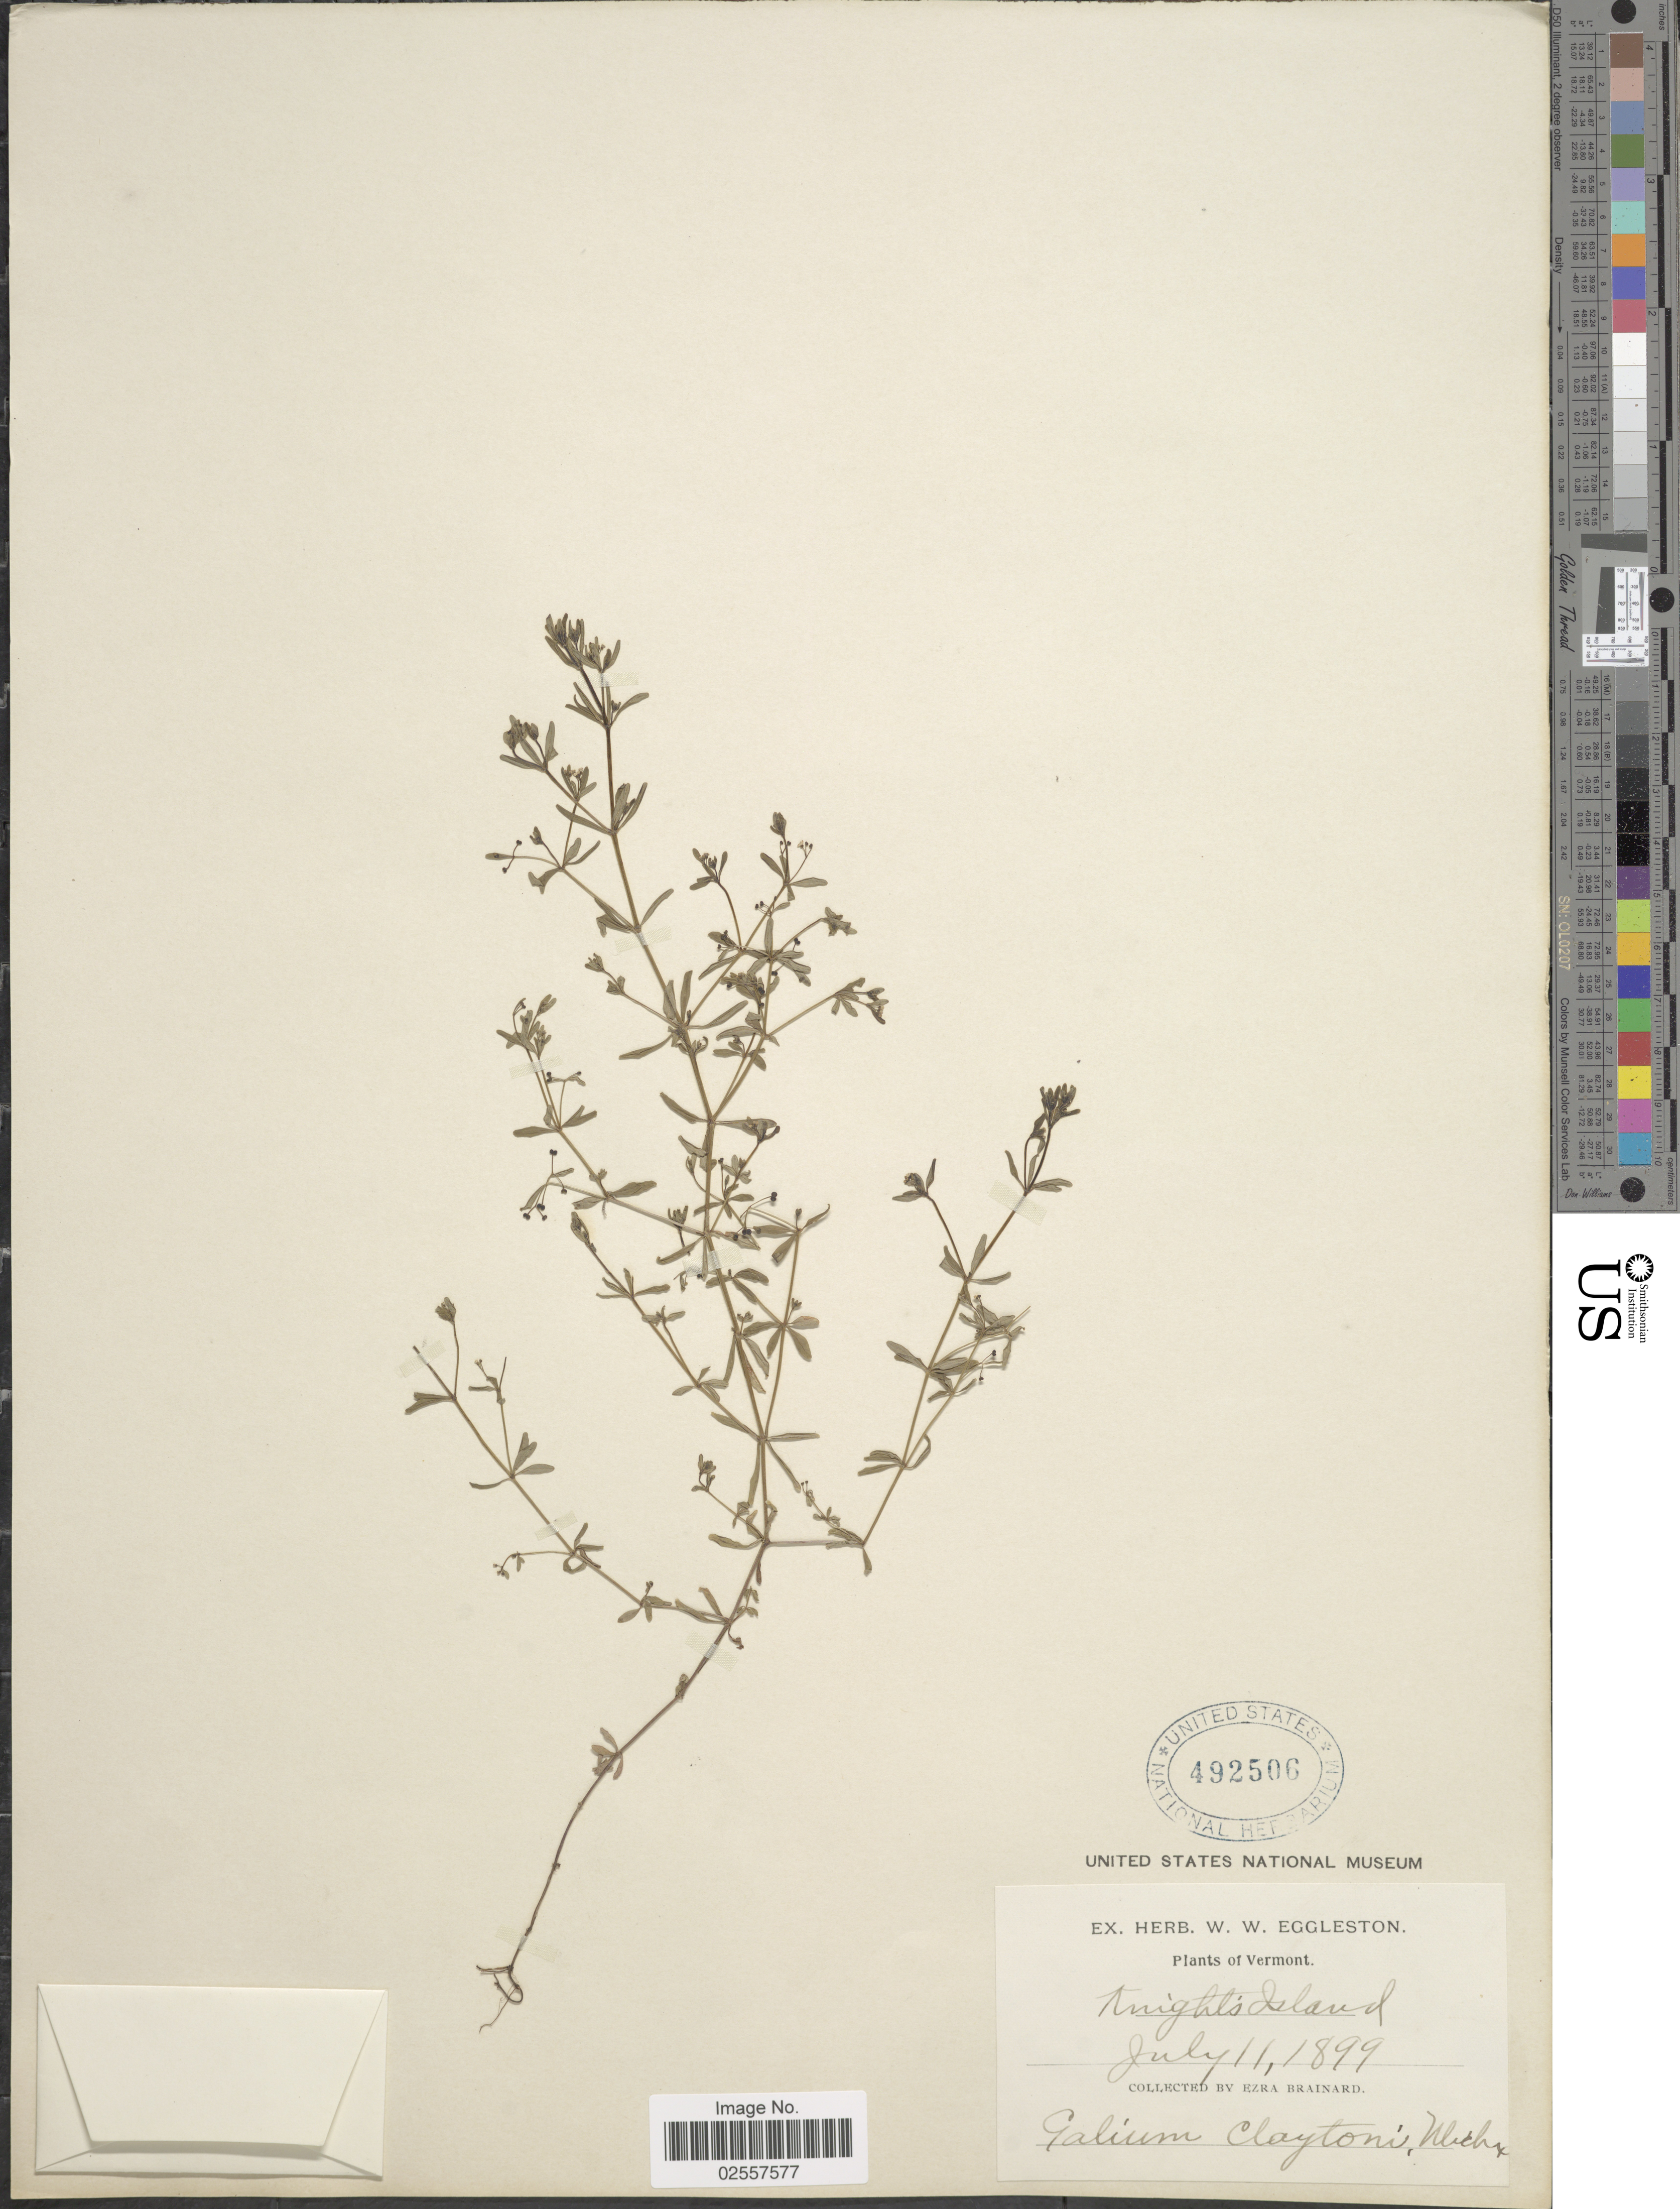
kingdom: Plantae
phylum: Tracheophyta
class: Magnoliopsida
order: Gentianales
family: Rubiaceae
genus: Galium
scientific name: Galium claytoni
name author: Michx.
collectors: E. Brainerd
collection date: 1899-07-11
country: United States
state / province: Vermont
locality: Knight's Island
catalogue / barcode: US 492506